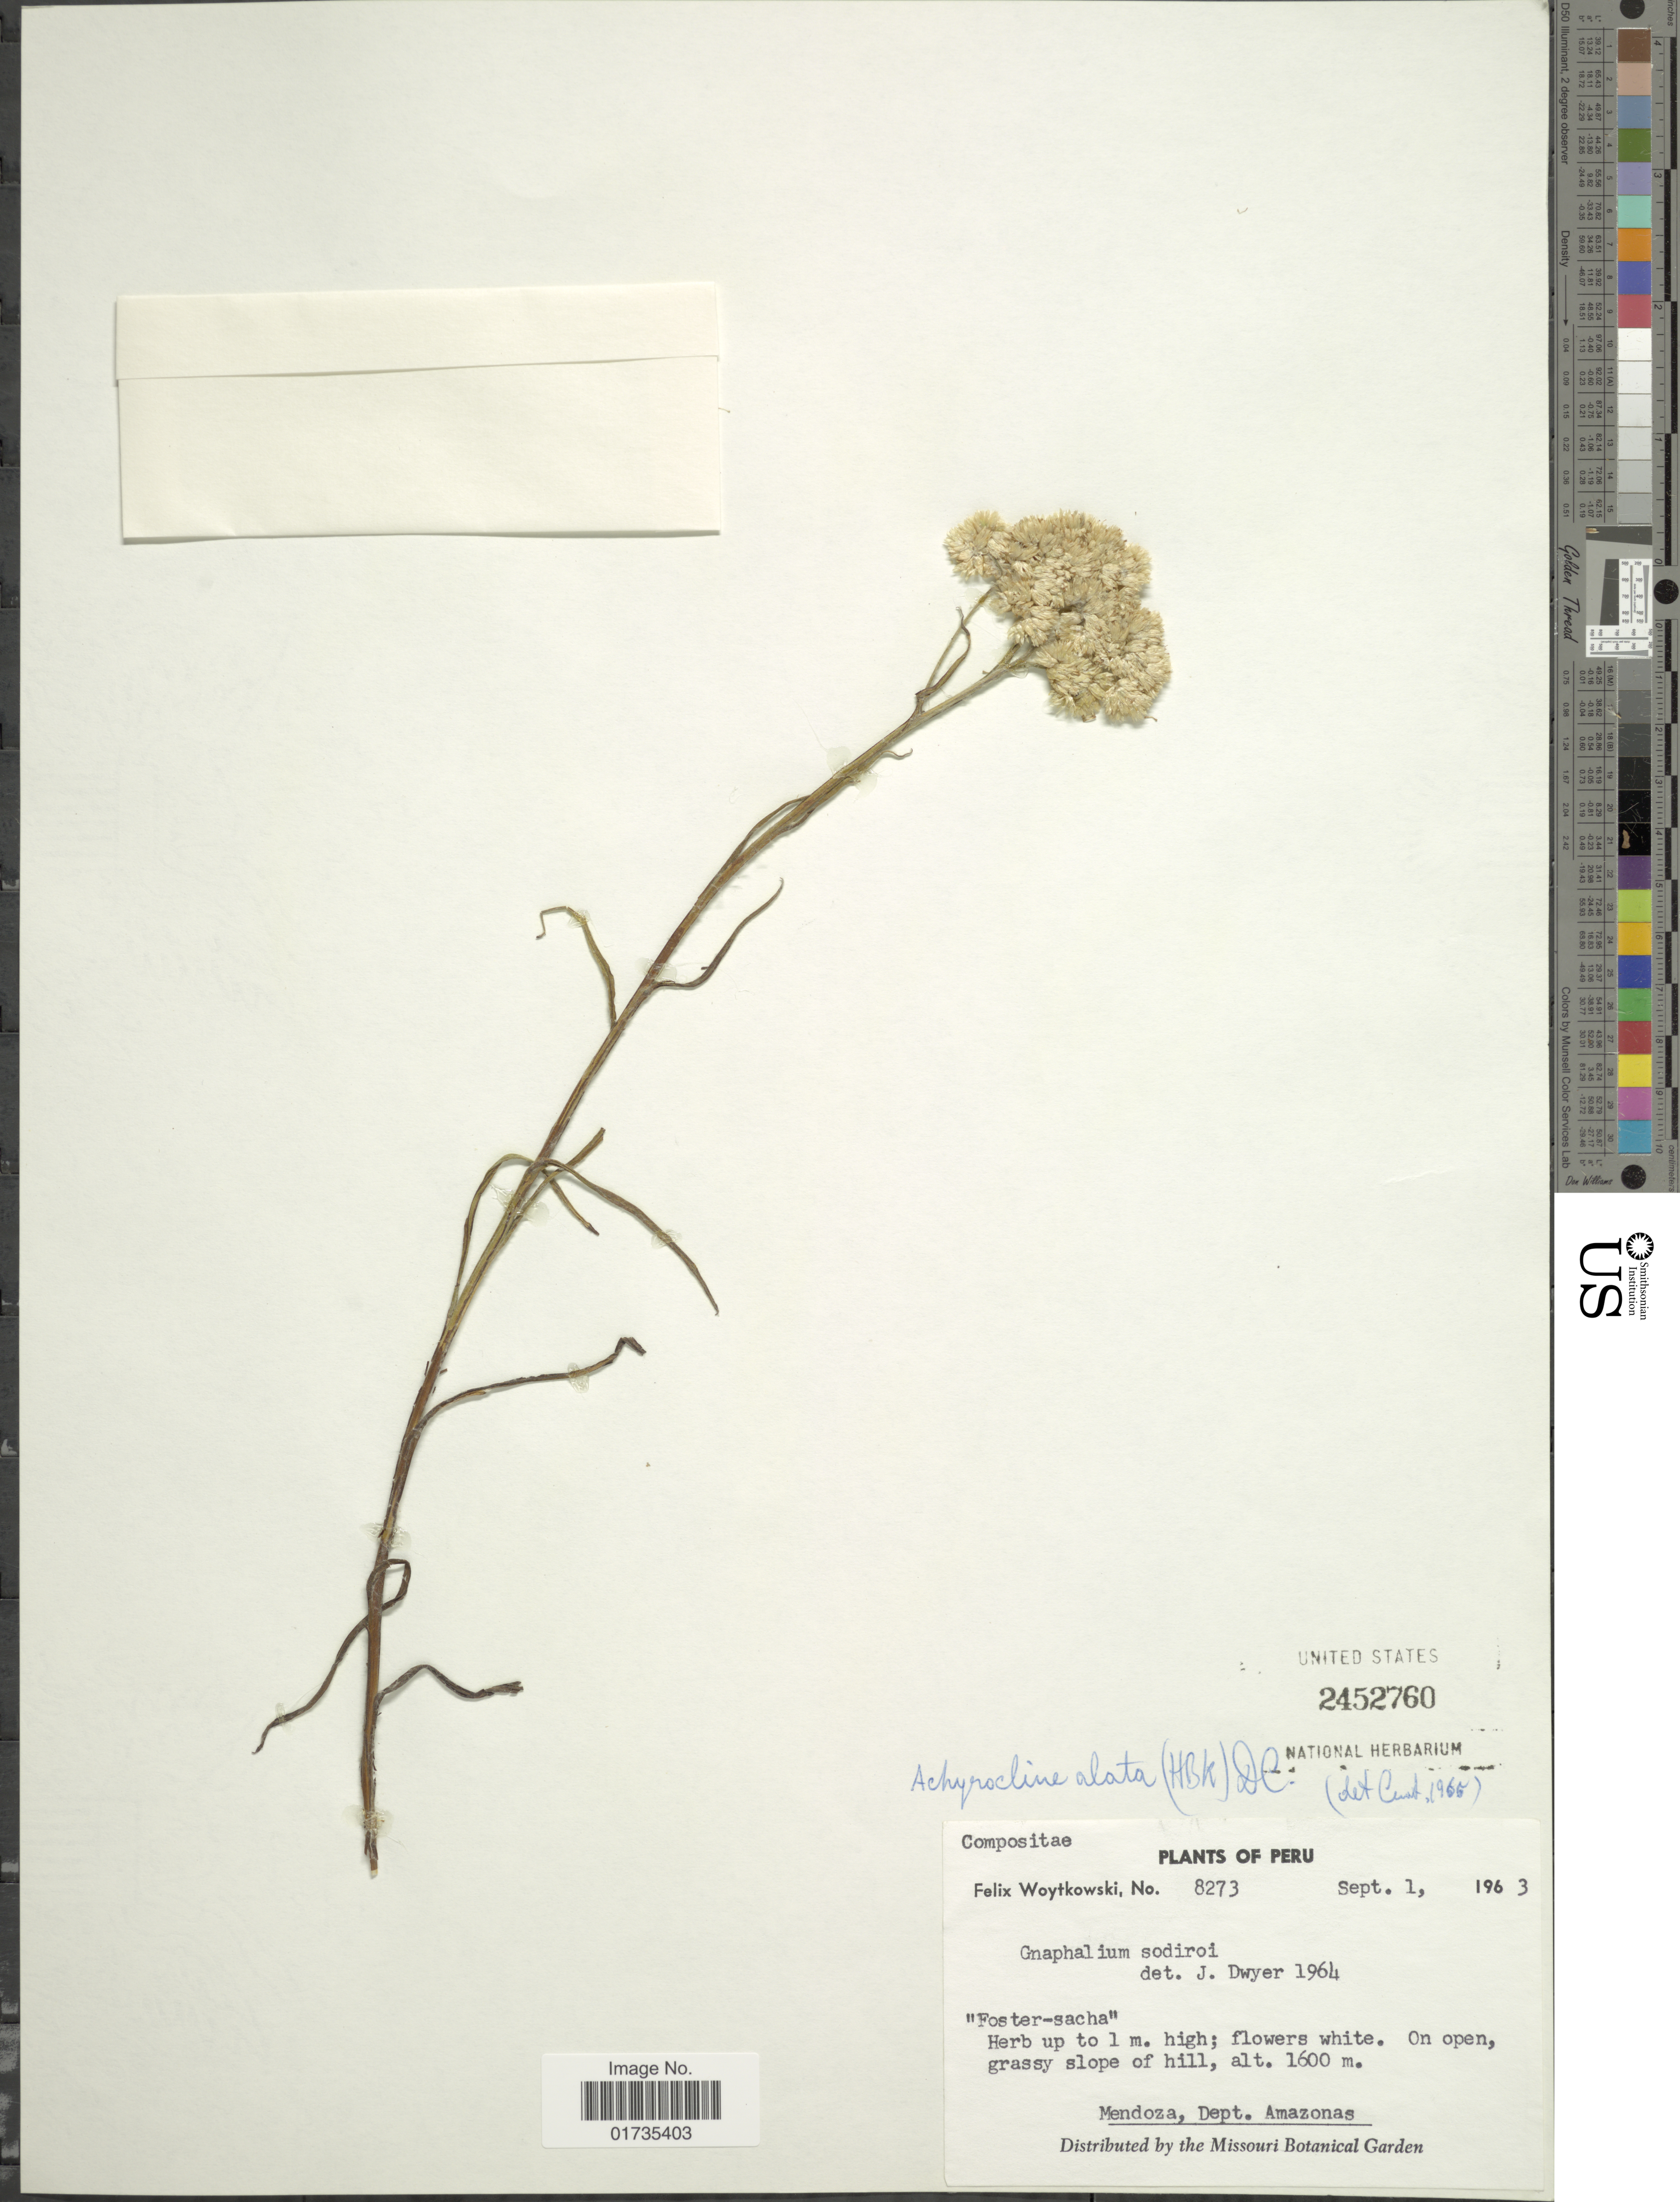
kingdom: Plantae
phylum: Tracheophyta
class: Magnoliopsida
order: Asterales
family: Asteraceae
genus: Achyrocline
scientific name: Achyrocline alata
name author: (Kunth) DC.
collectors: F. Woytkowski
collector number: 8273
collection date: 1963-09-01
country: Peru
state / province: Amazonas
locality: Mendoza, Dept. Amazonas. peru. On open grassy slope of hill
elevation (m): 1600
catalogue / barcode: US 2452760